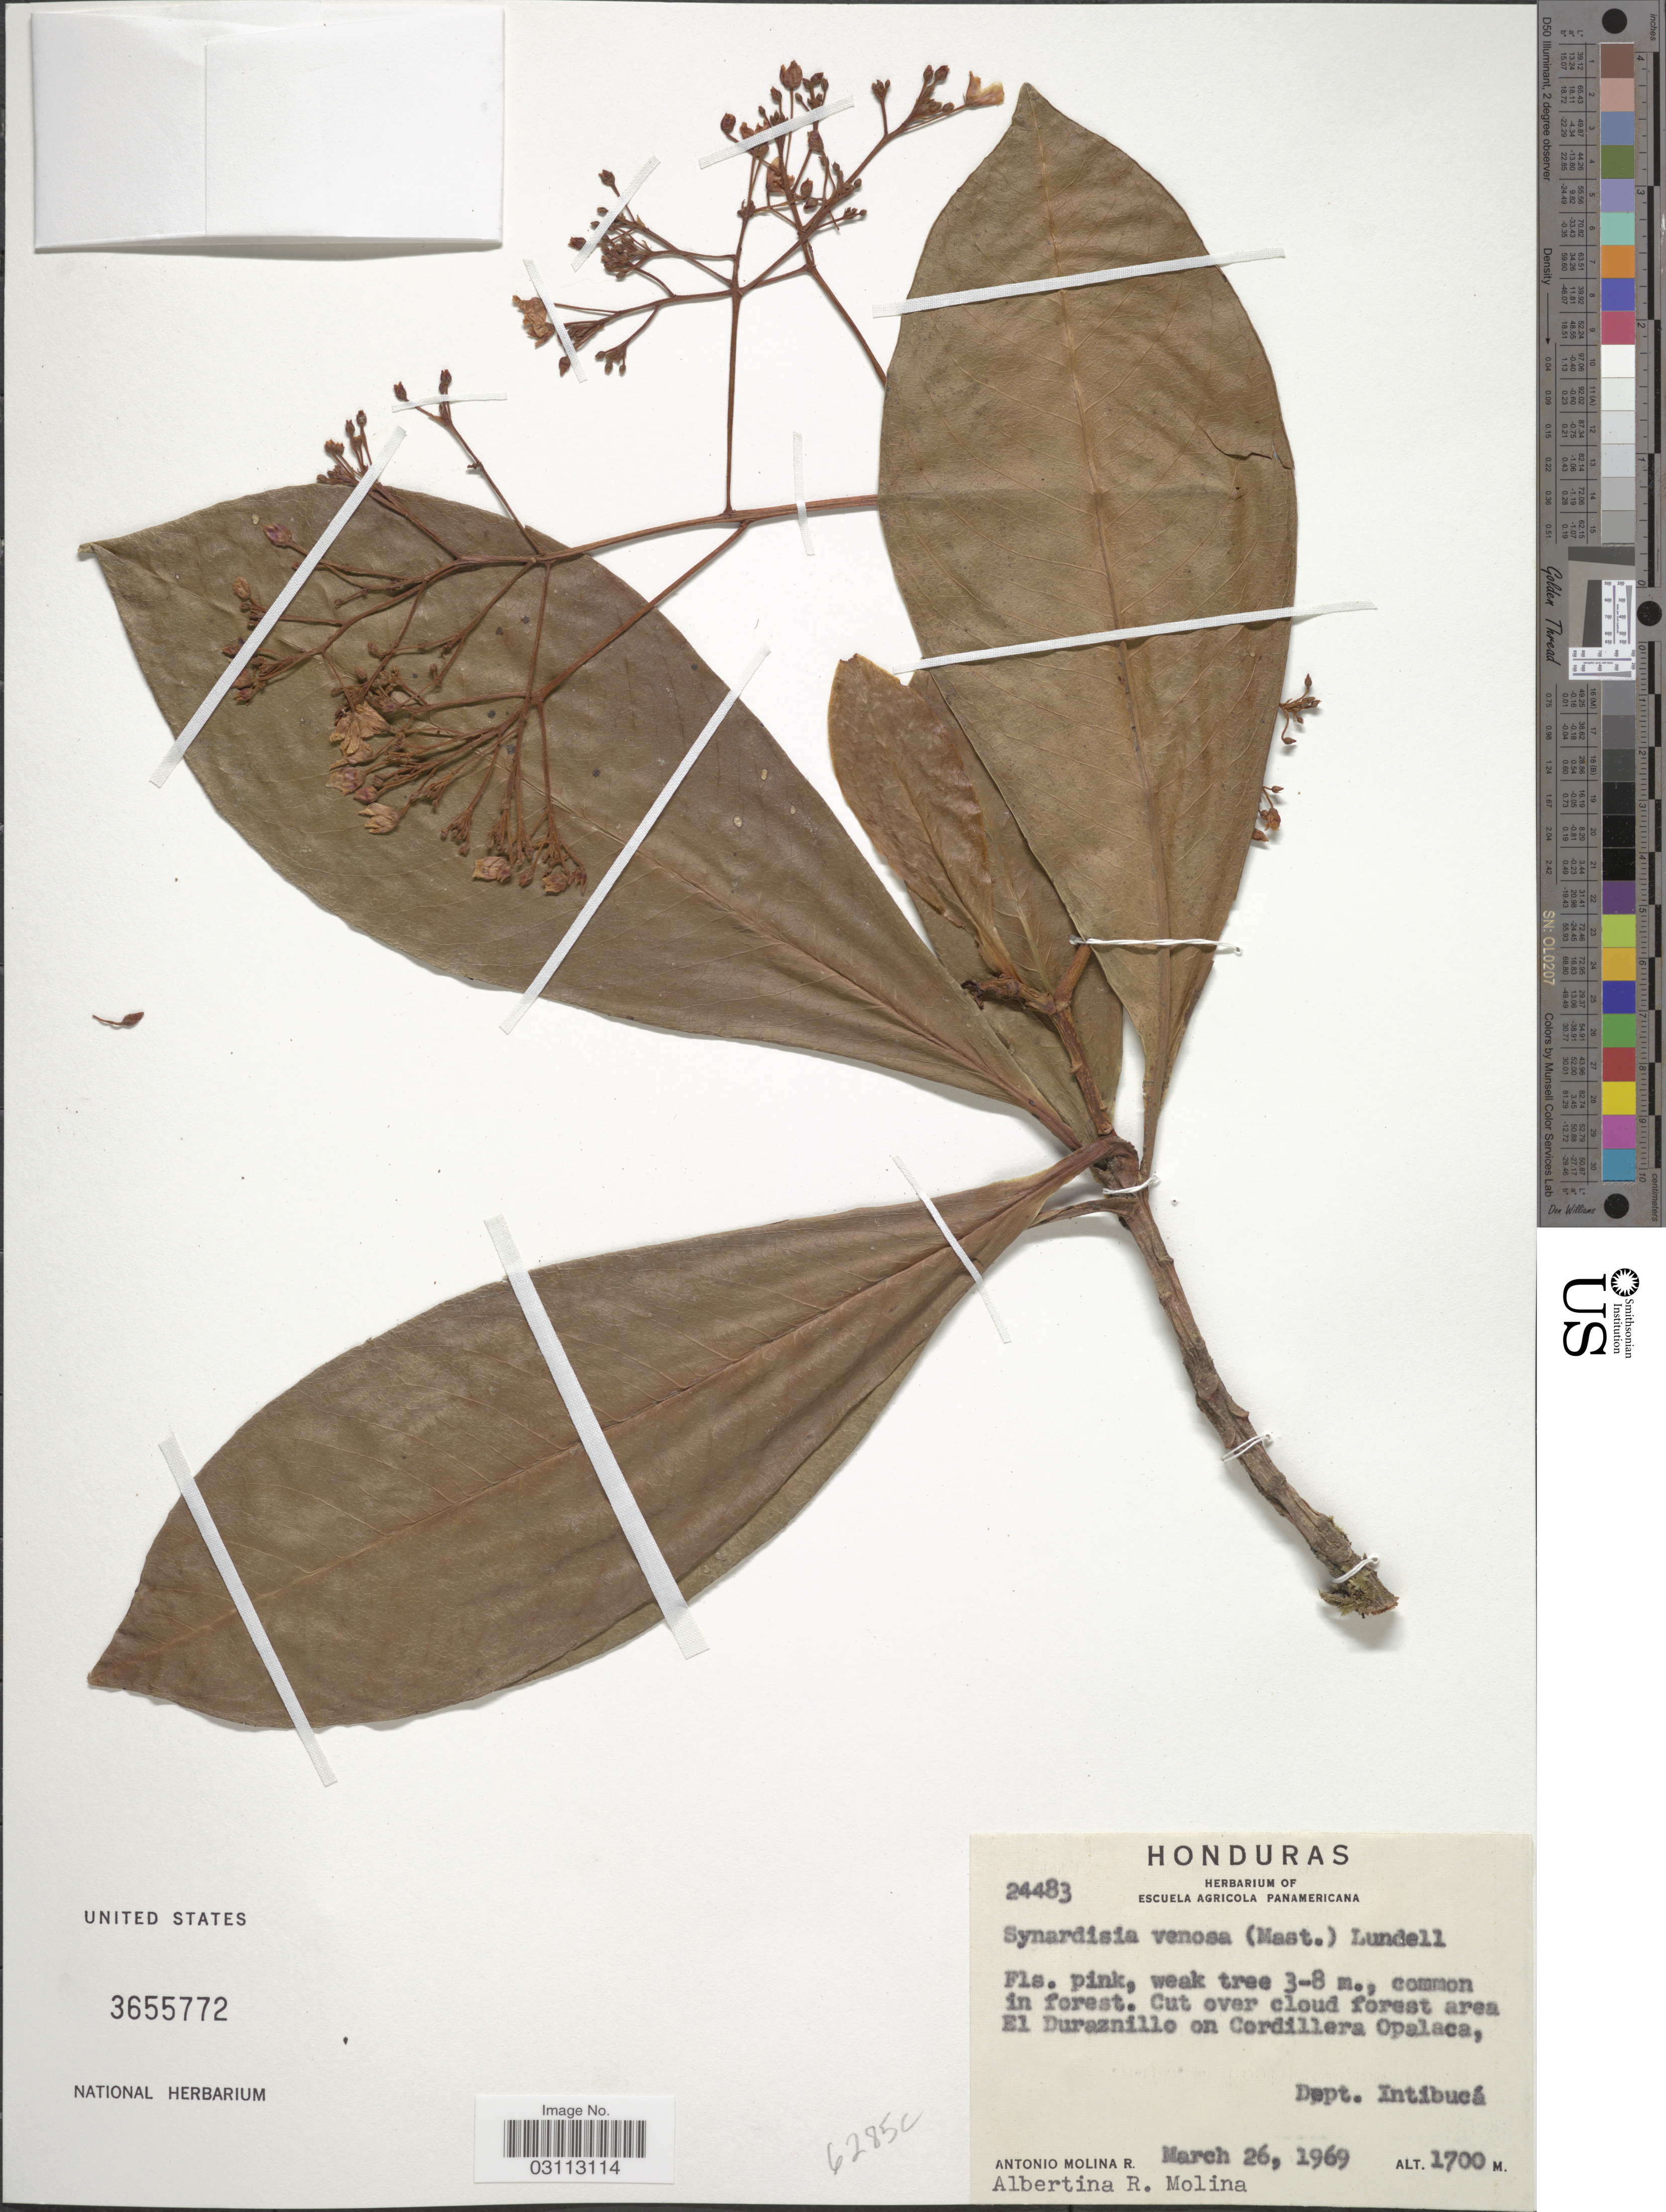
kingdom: Plantae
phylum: Tracheophyta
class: Magnoliopsida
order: Ericales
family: Primulaceae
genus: Synardisia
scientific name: Synardisia venosa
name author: (Mast.) Lundell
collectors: A. Molina R. & A. R. Molina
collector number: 24483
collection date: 1969-03-26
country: Honduras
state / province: Intibuca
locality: Cut over cloud forest area El Duraznillo on Cordillera Opalaca, Dept. Intibucá.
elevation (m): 1700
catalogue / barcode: US 3655772